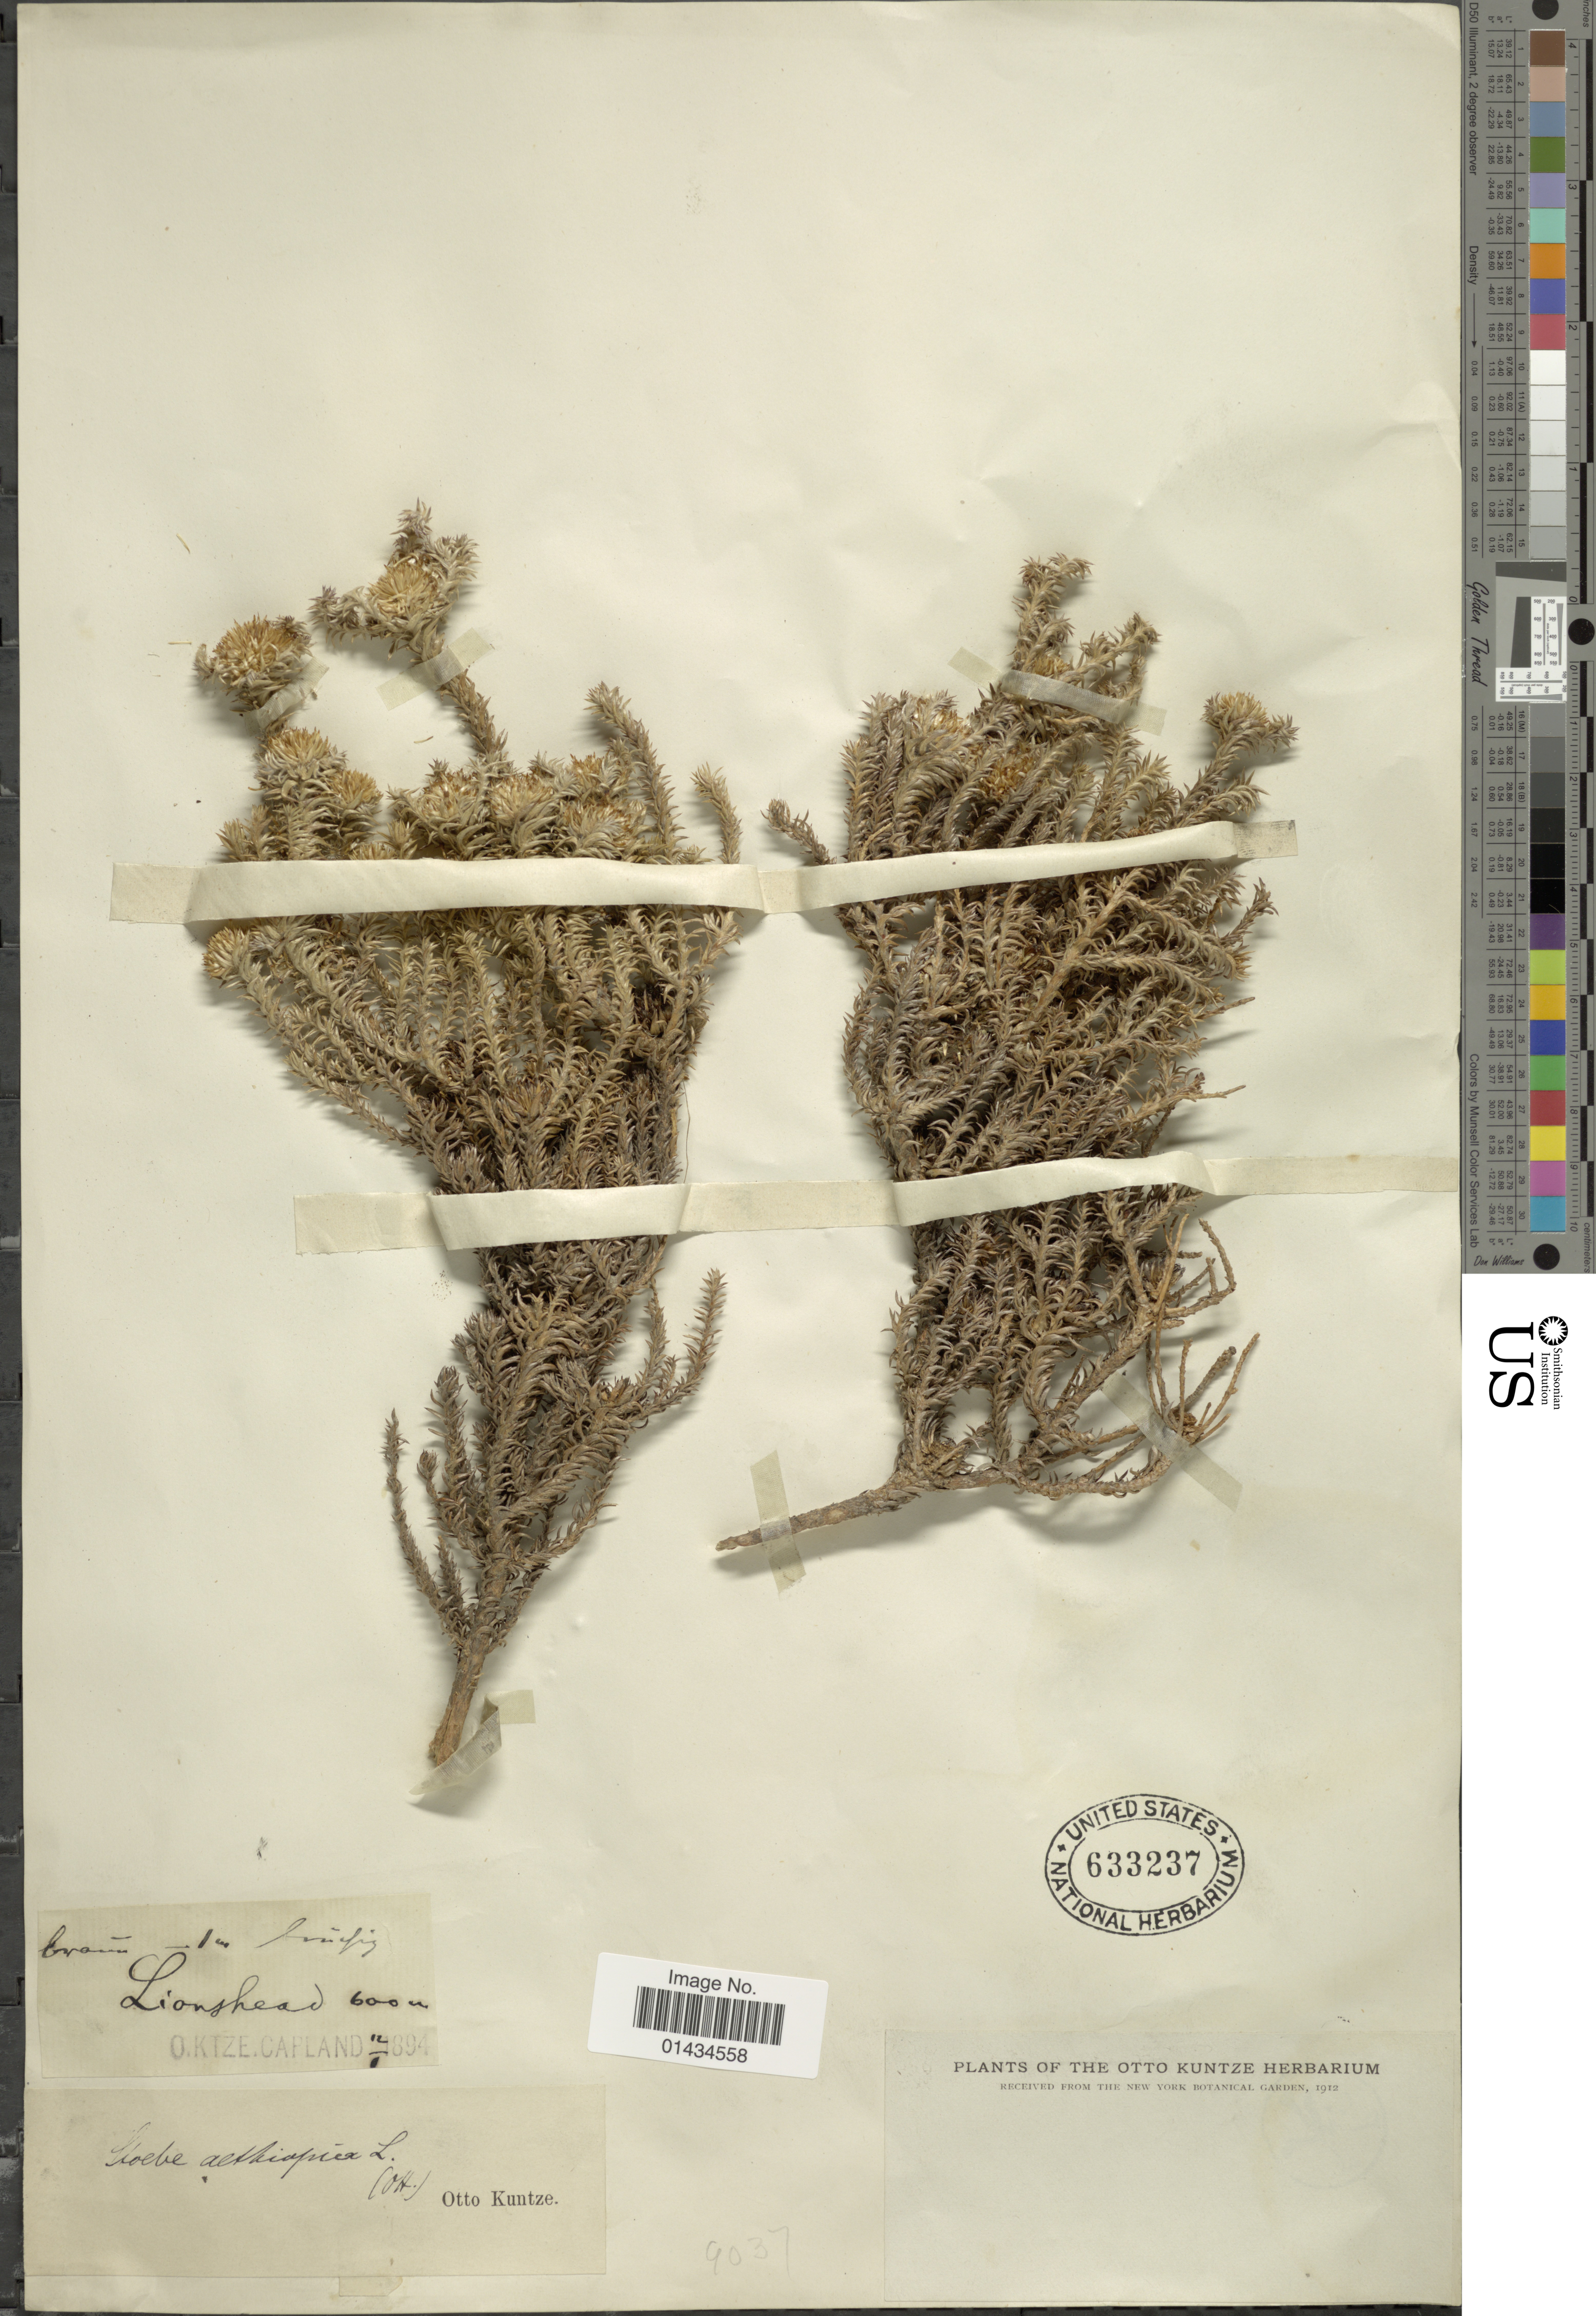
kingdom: Plantae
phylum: Tracheophyta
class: Magnoliopsida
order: Asterales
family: Asteraceae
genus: Stoebe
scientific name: Stoebe aethiopica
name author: L.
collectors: C.E.O. Kuntze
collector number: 9037?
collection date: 1894-12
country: South Africa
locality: Lionshead, Capland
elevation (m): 600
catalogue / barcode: US 633237